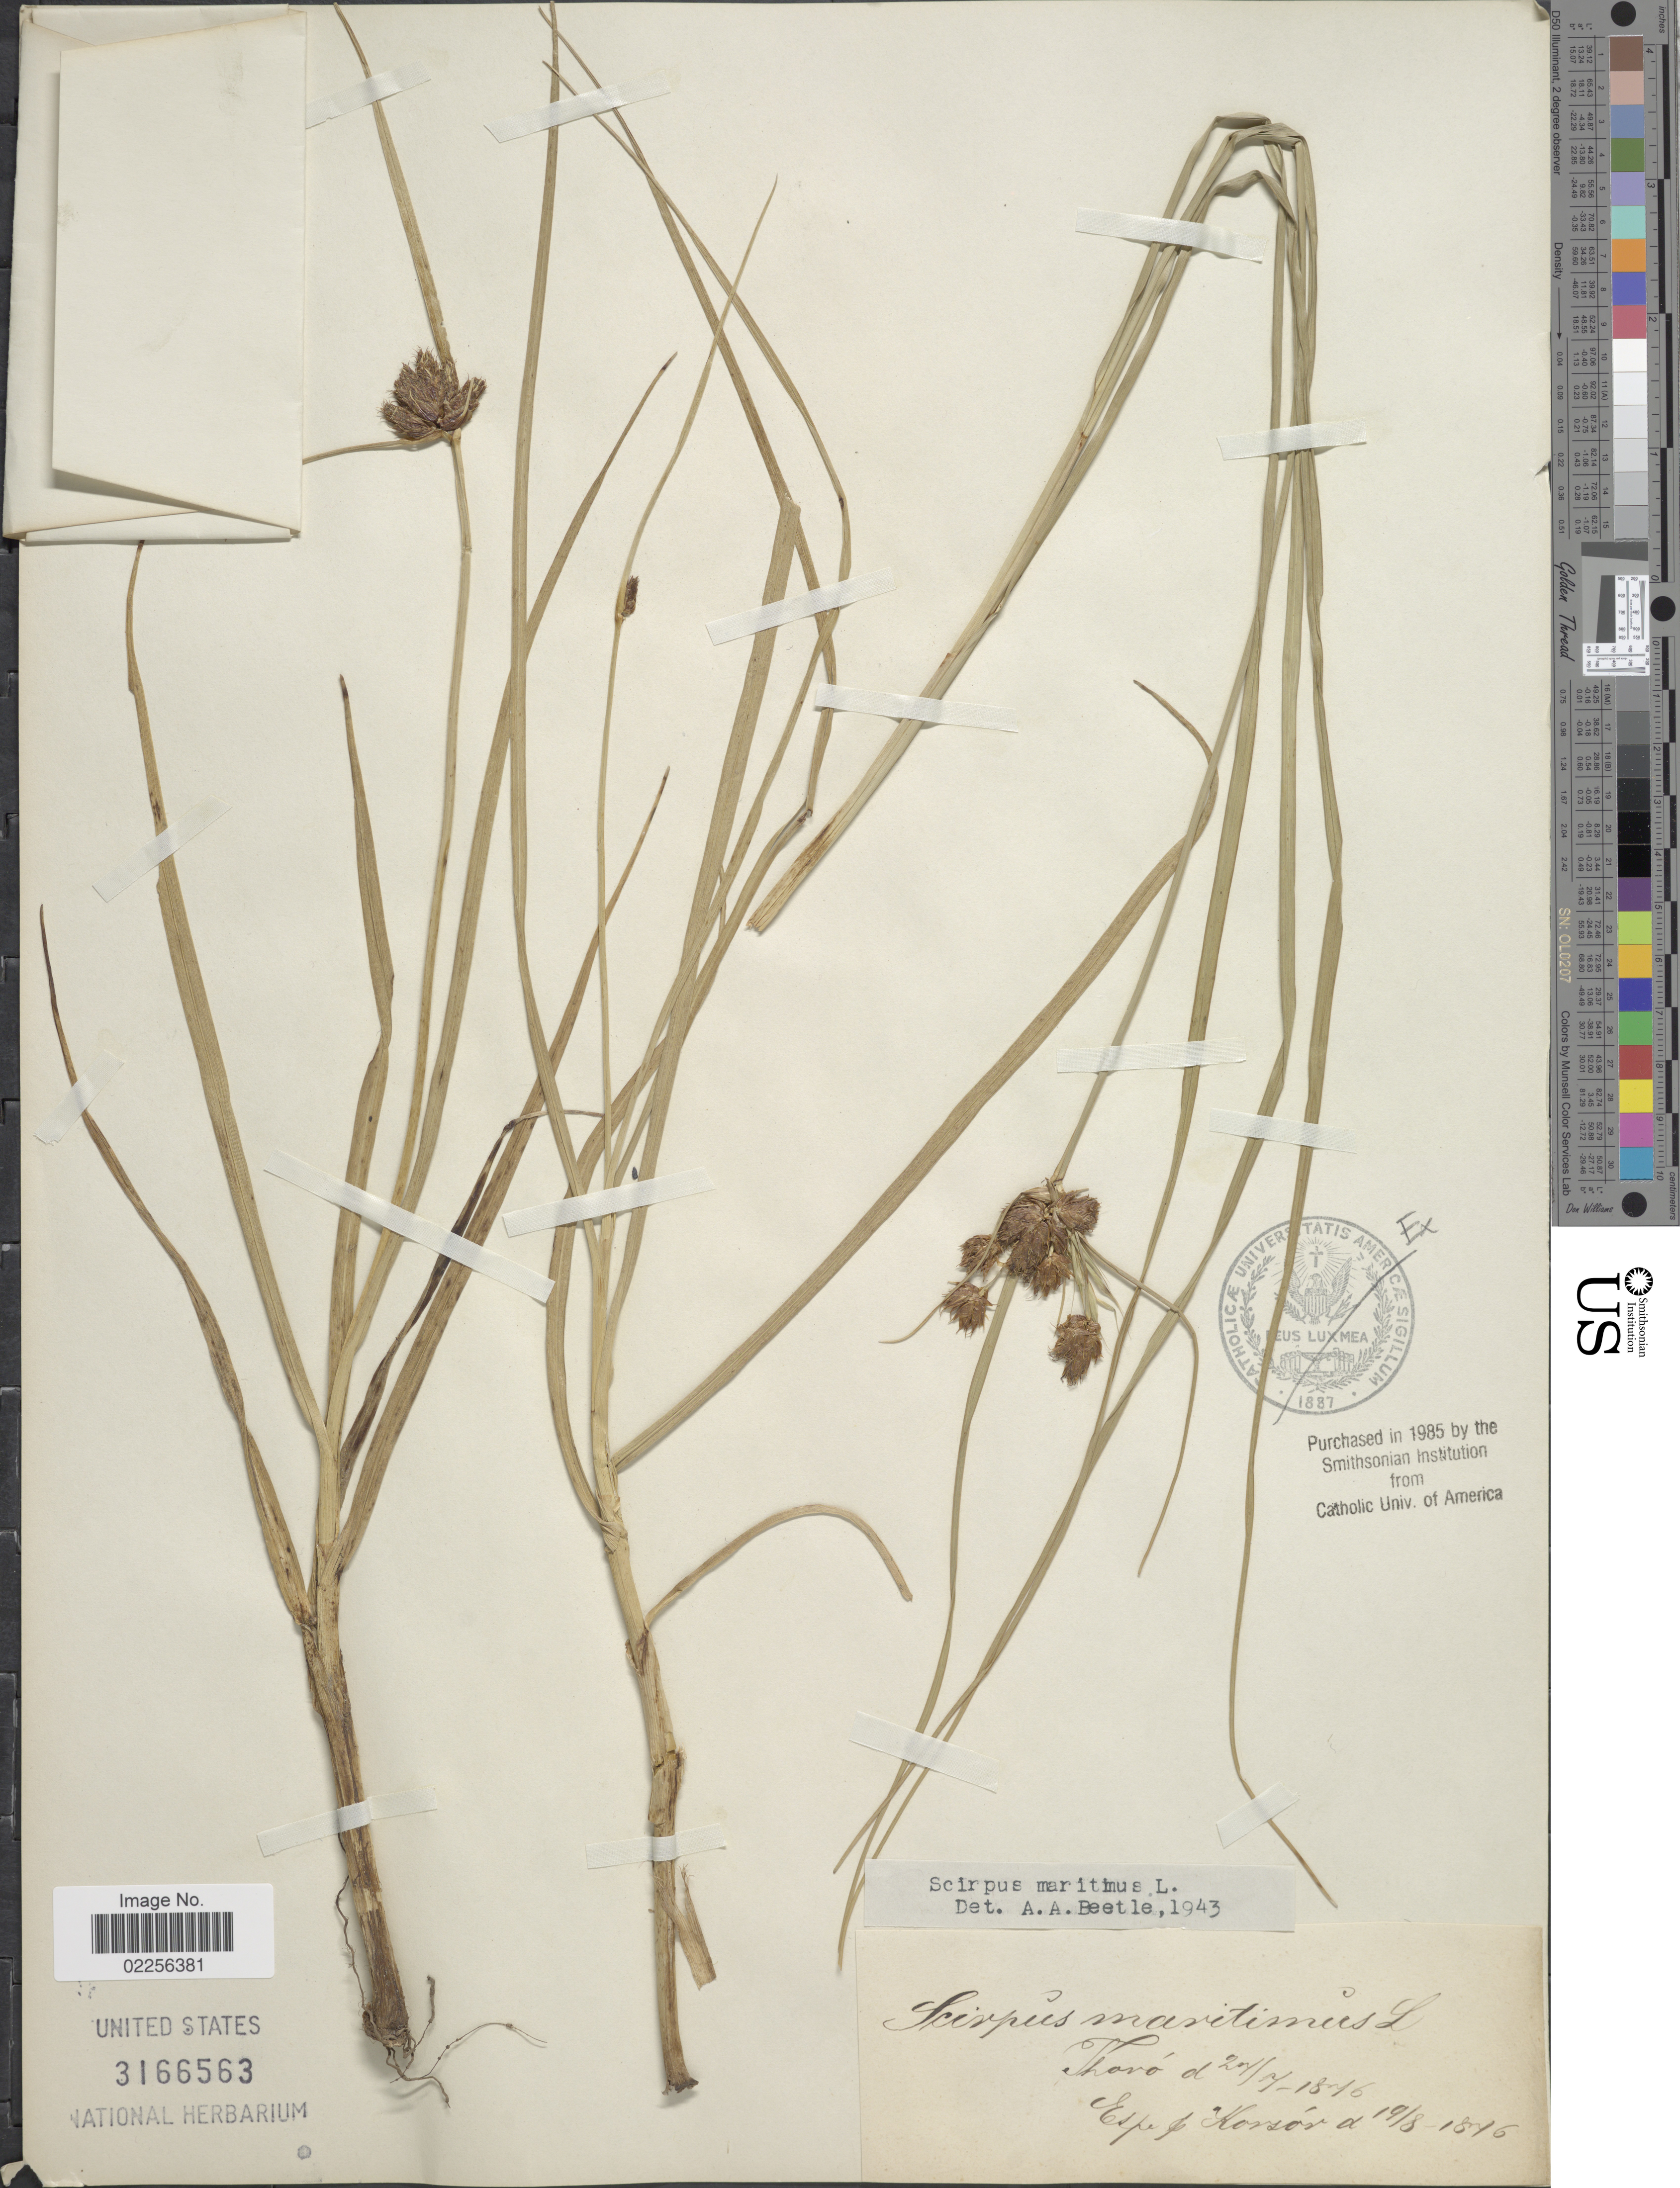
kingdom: Plantae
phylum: Tracheophyta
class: Liliopsida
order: Poales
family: Cyperaceae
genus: Bolboschoenus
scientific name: Bolboschoenus maritimus subsp. maritimus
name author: (L.) Palla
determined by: Strong, Mark T., (BOT), Smithsonian Institution - National Museum of Natural History (UNITED STATES)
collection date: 1876-07-27/1876-08-19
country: Denmark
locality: Thoro, Espe d Korsor [interpreted] [unsure placement]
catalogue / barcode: US 3166563